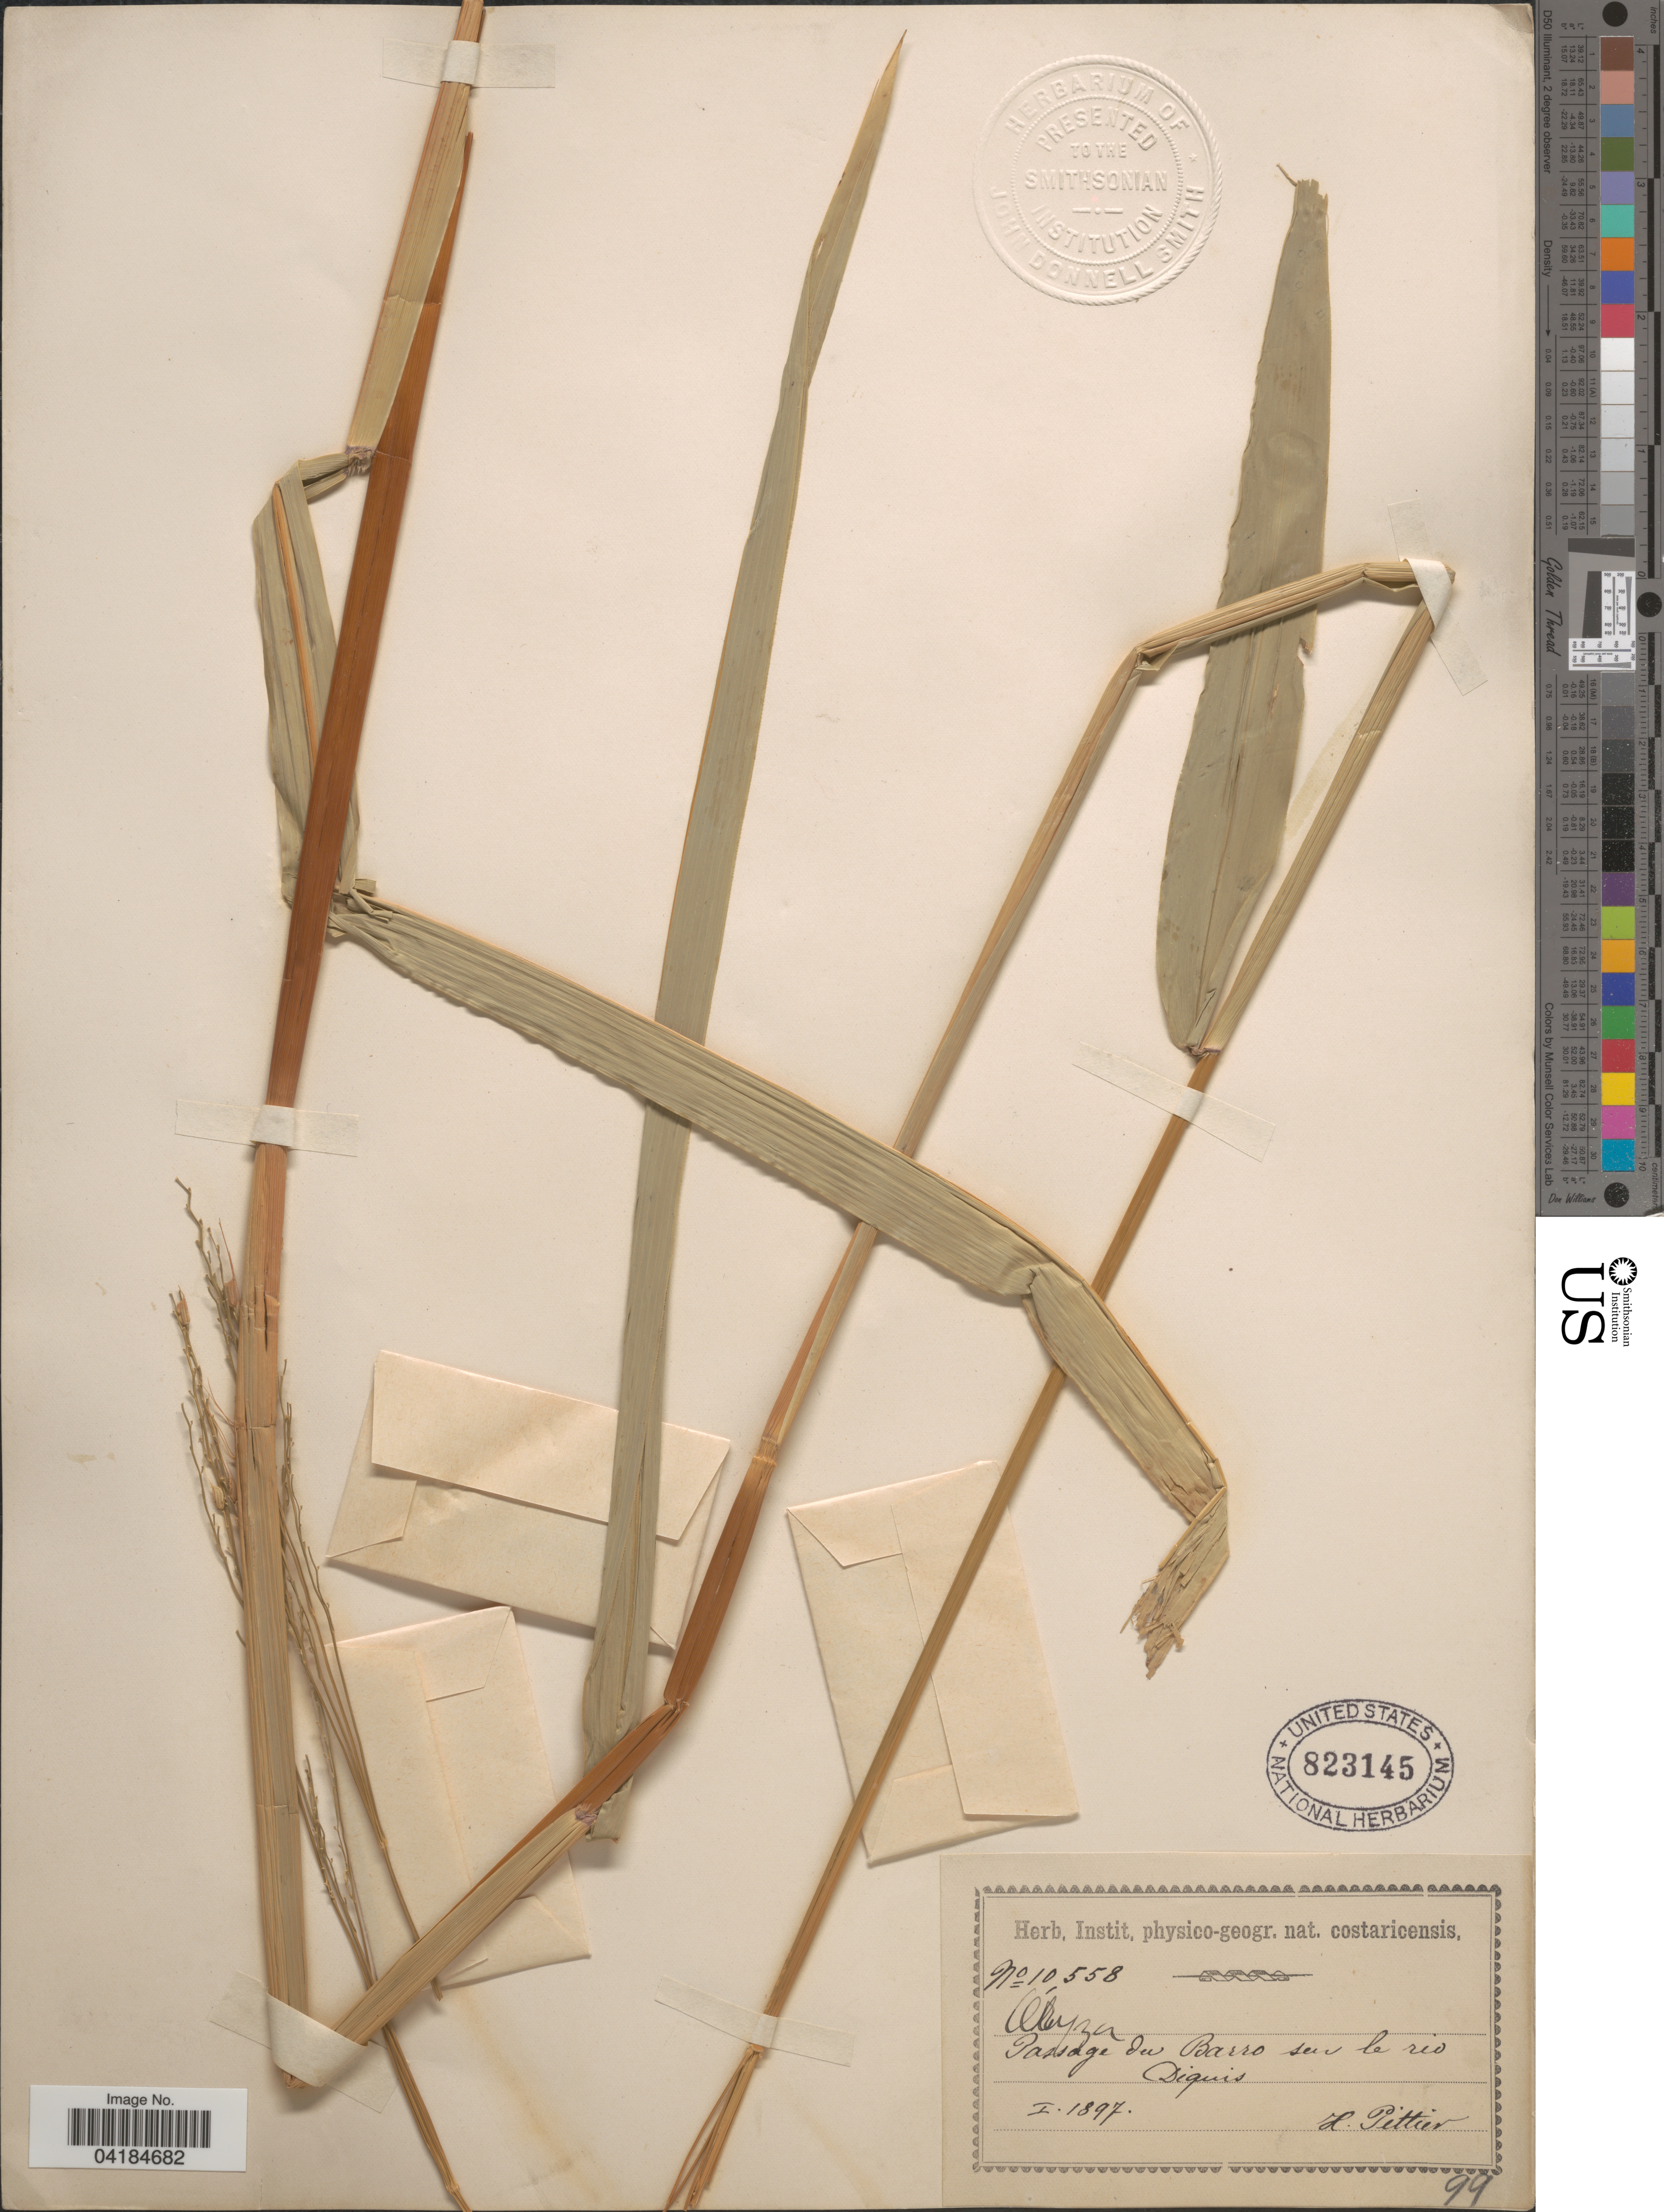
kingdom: Plantae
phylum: Tracheophyta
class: Liliopsida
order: Poales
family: Poaceae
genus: Oryza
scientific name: Oryza sp.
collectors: H. F. Pittier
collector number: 10558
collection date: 1897-01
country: Costa Rica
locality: Passage du Barro sur le rio Diquis.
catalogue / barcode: US 823145